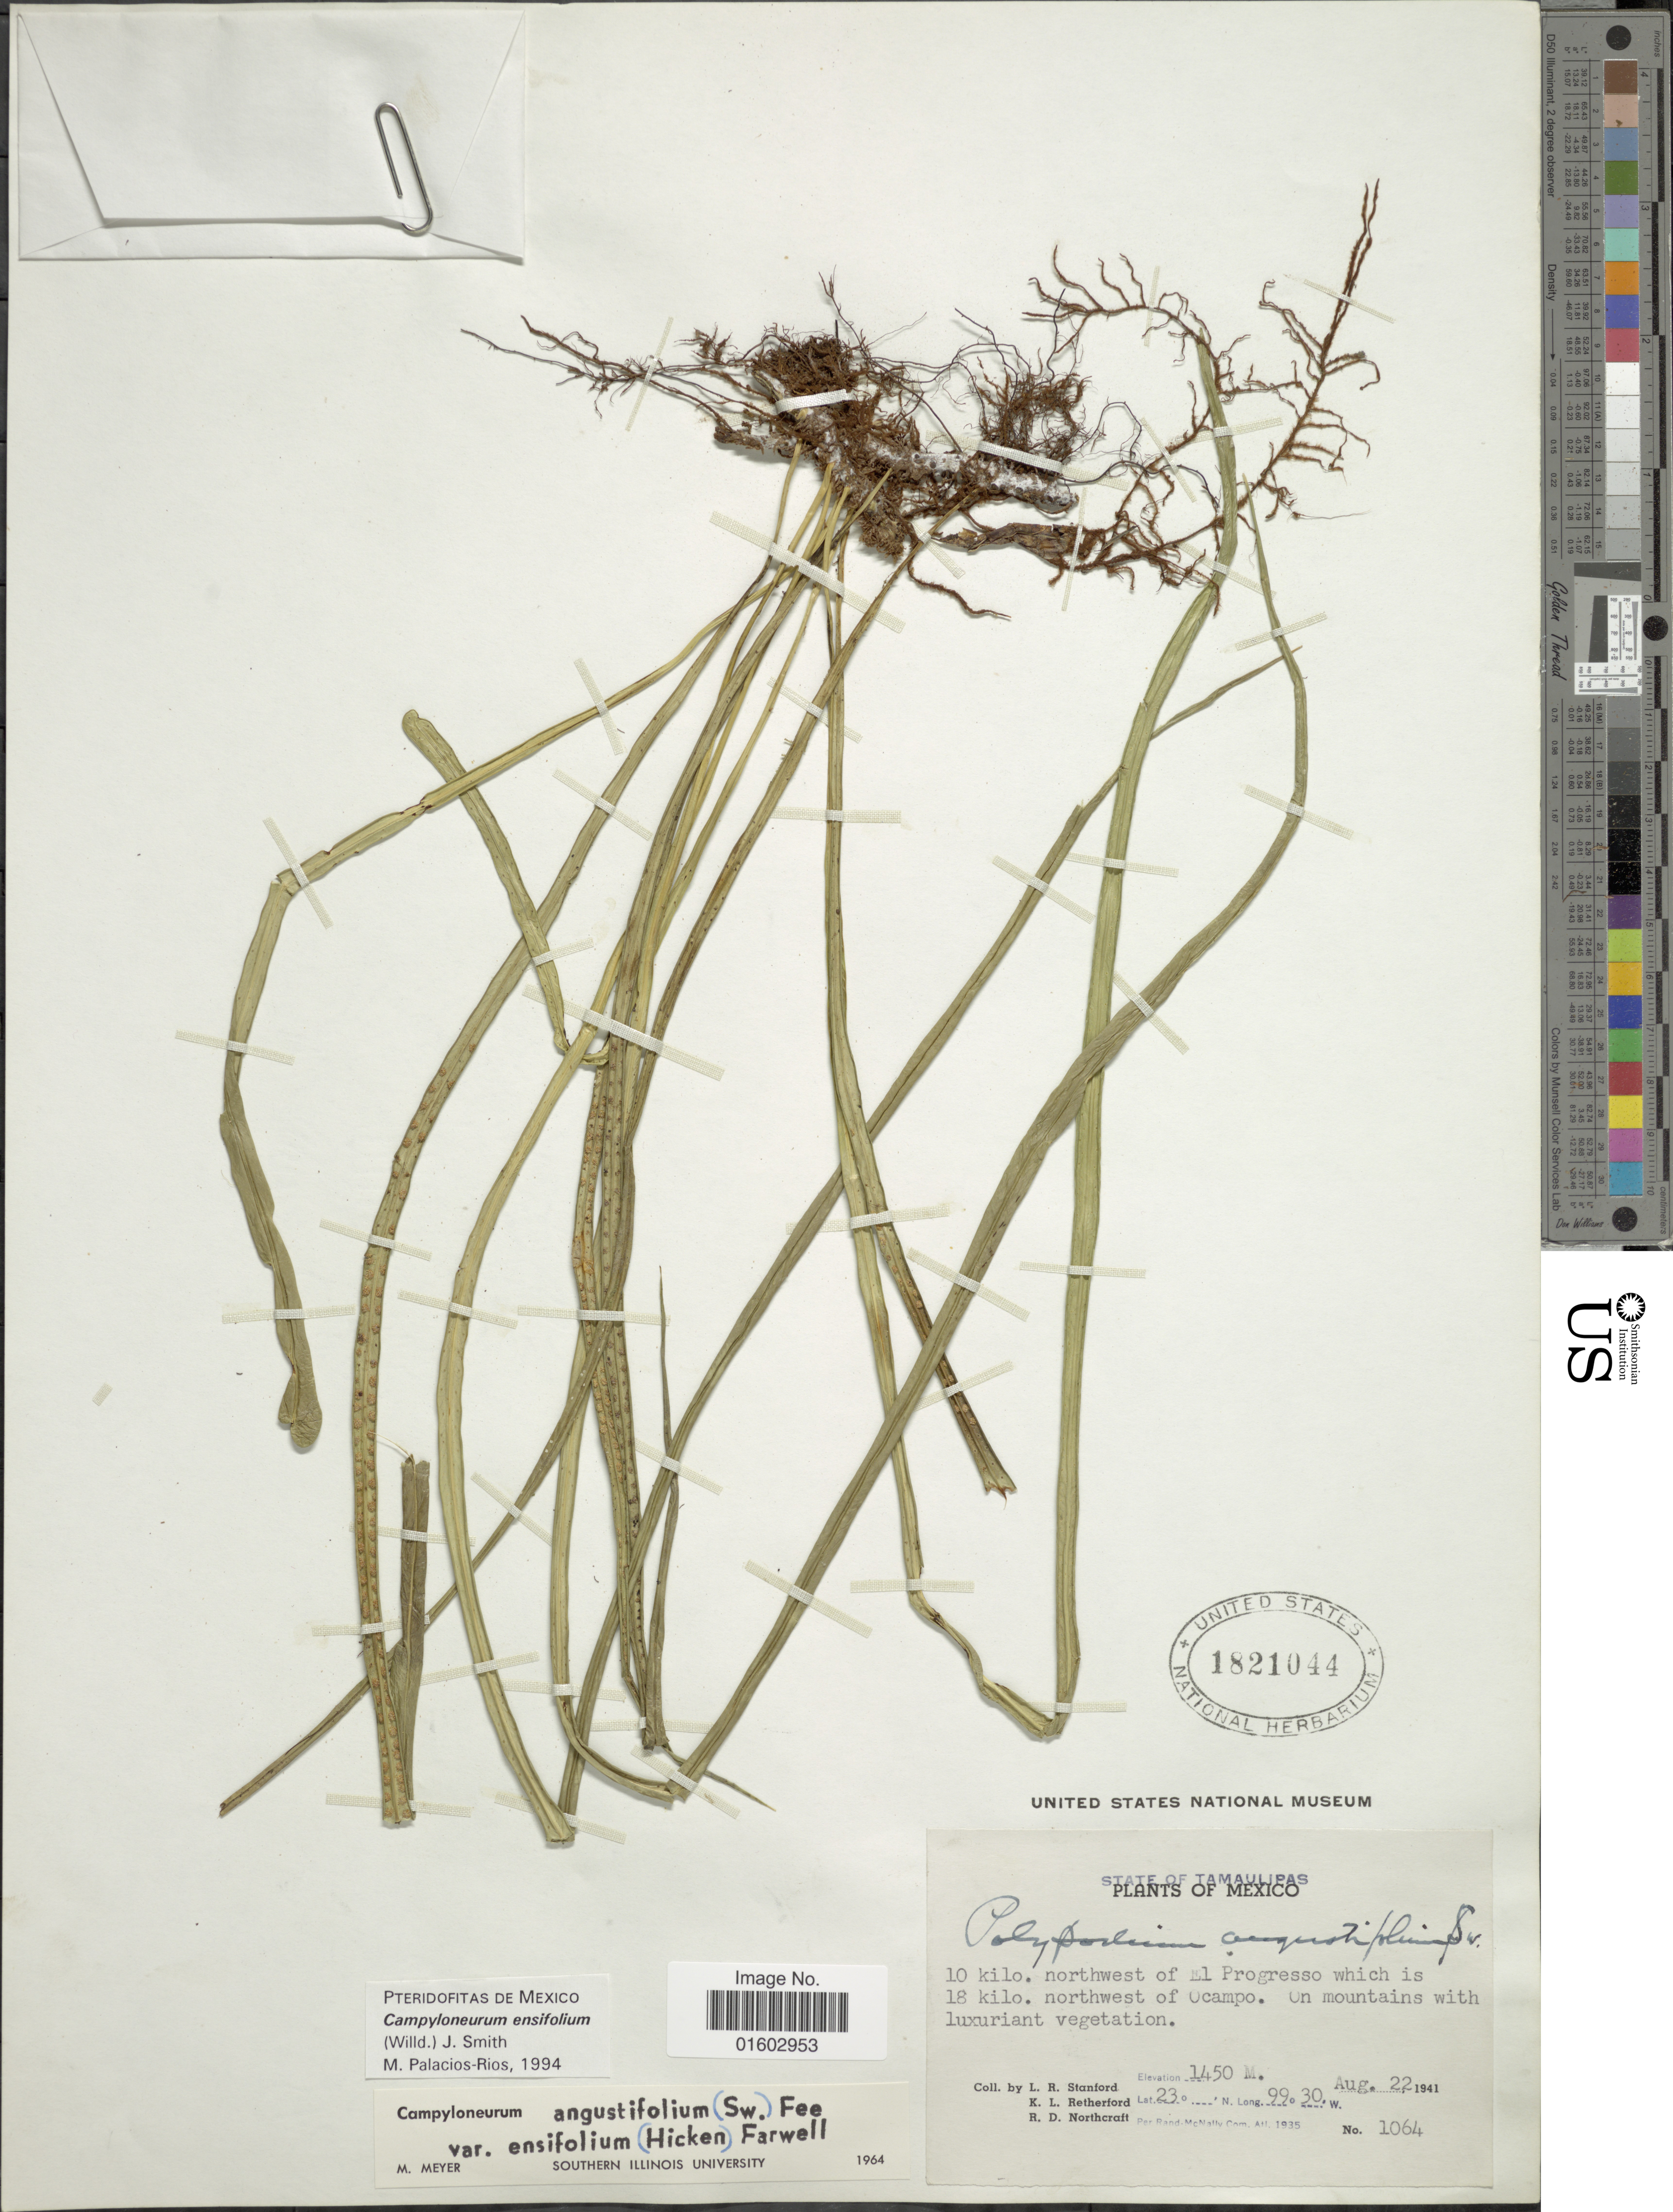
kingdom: Plantae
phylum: Tracheophyta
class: Polypodiopsida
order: Polypodiales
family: Polypodiaceae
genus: Campyloneurum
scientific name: Campyloneurum angustifolium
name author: (Sw.) Fée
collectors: L. R. Stanford, K. Retherford & R. Northcraft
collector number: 1064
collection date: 1941-08-22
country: Mexico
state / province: Tamaulipas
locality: State of Tamaulipas. 10 kilo. northwest of El Progresso which is 178 kilo. northwest of Ocampo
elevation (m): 1450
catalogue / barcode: US 1821044